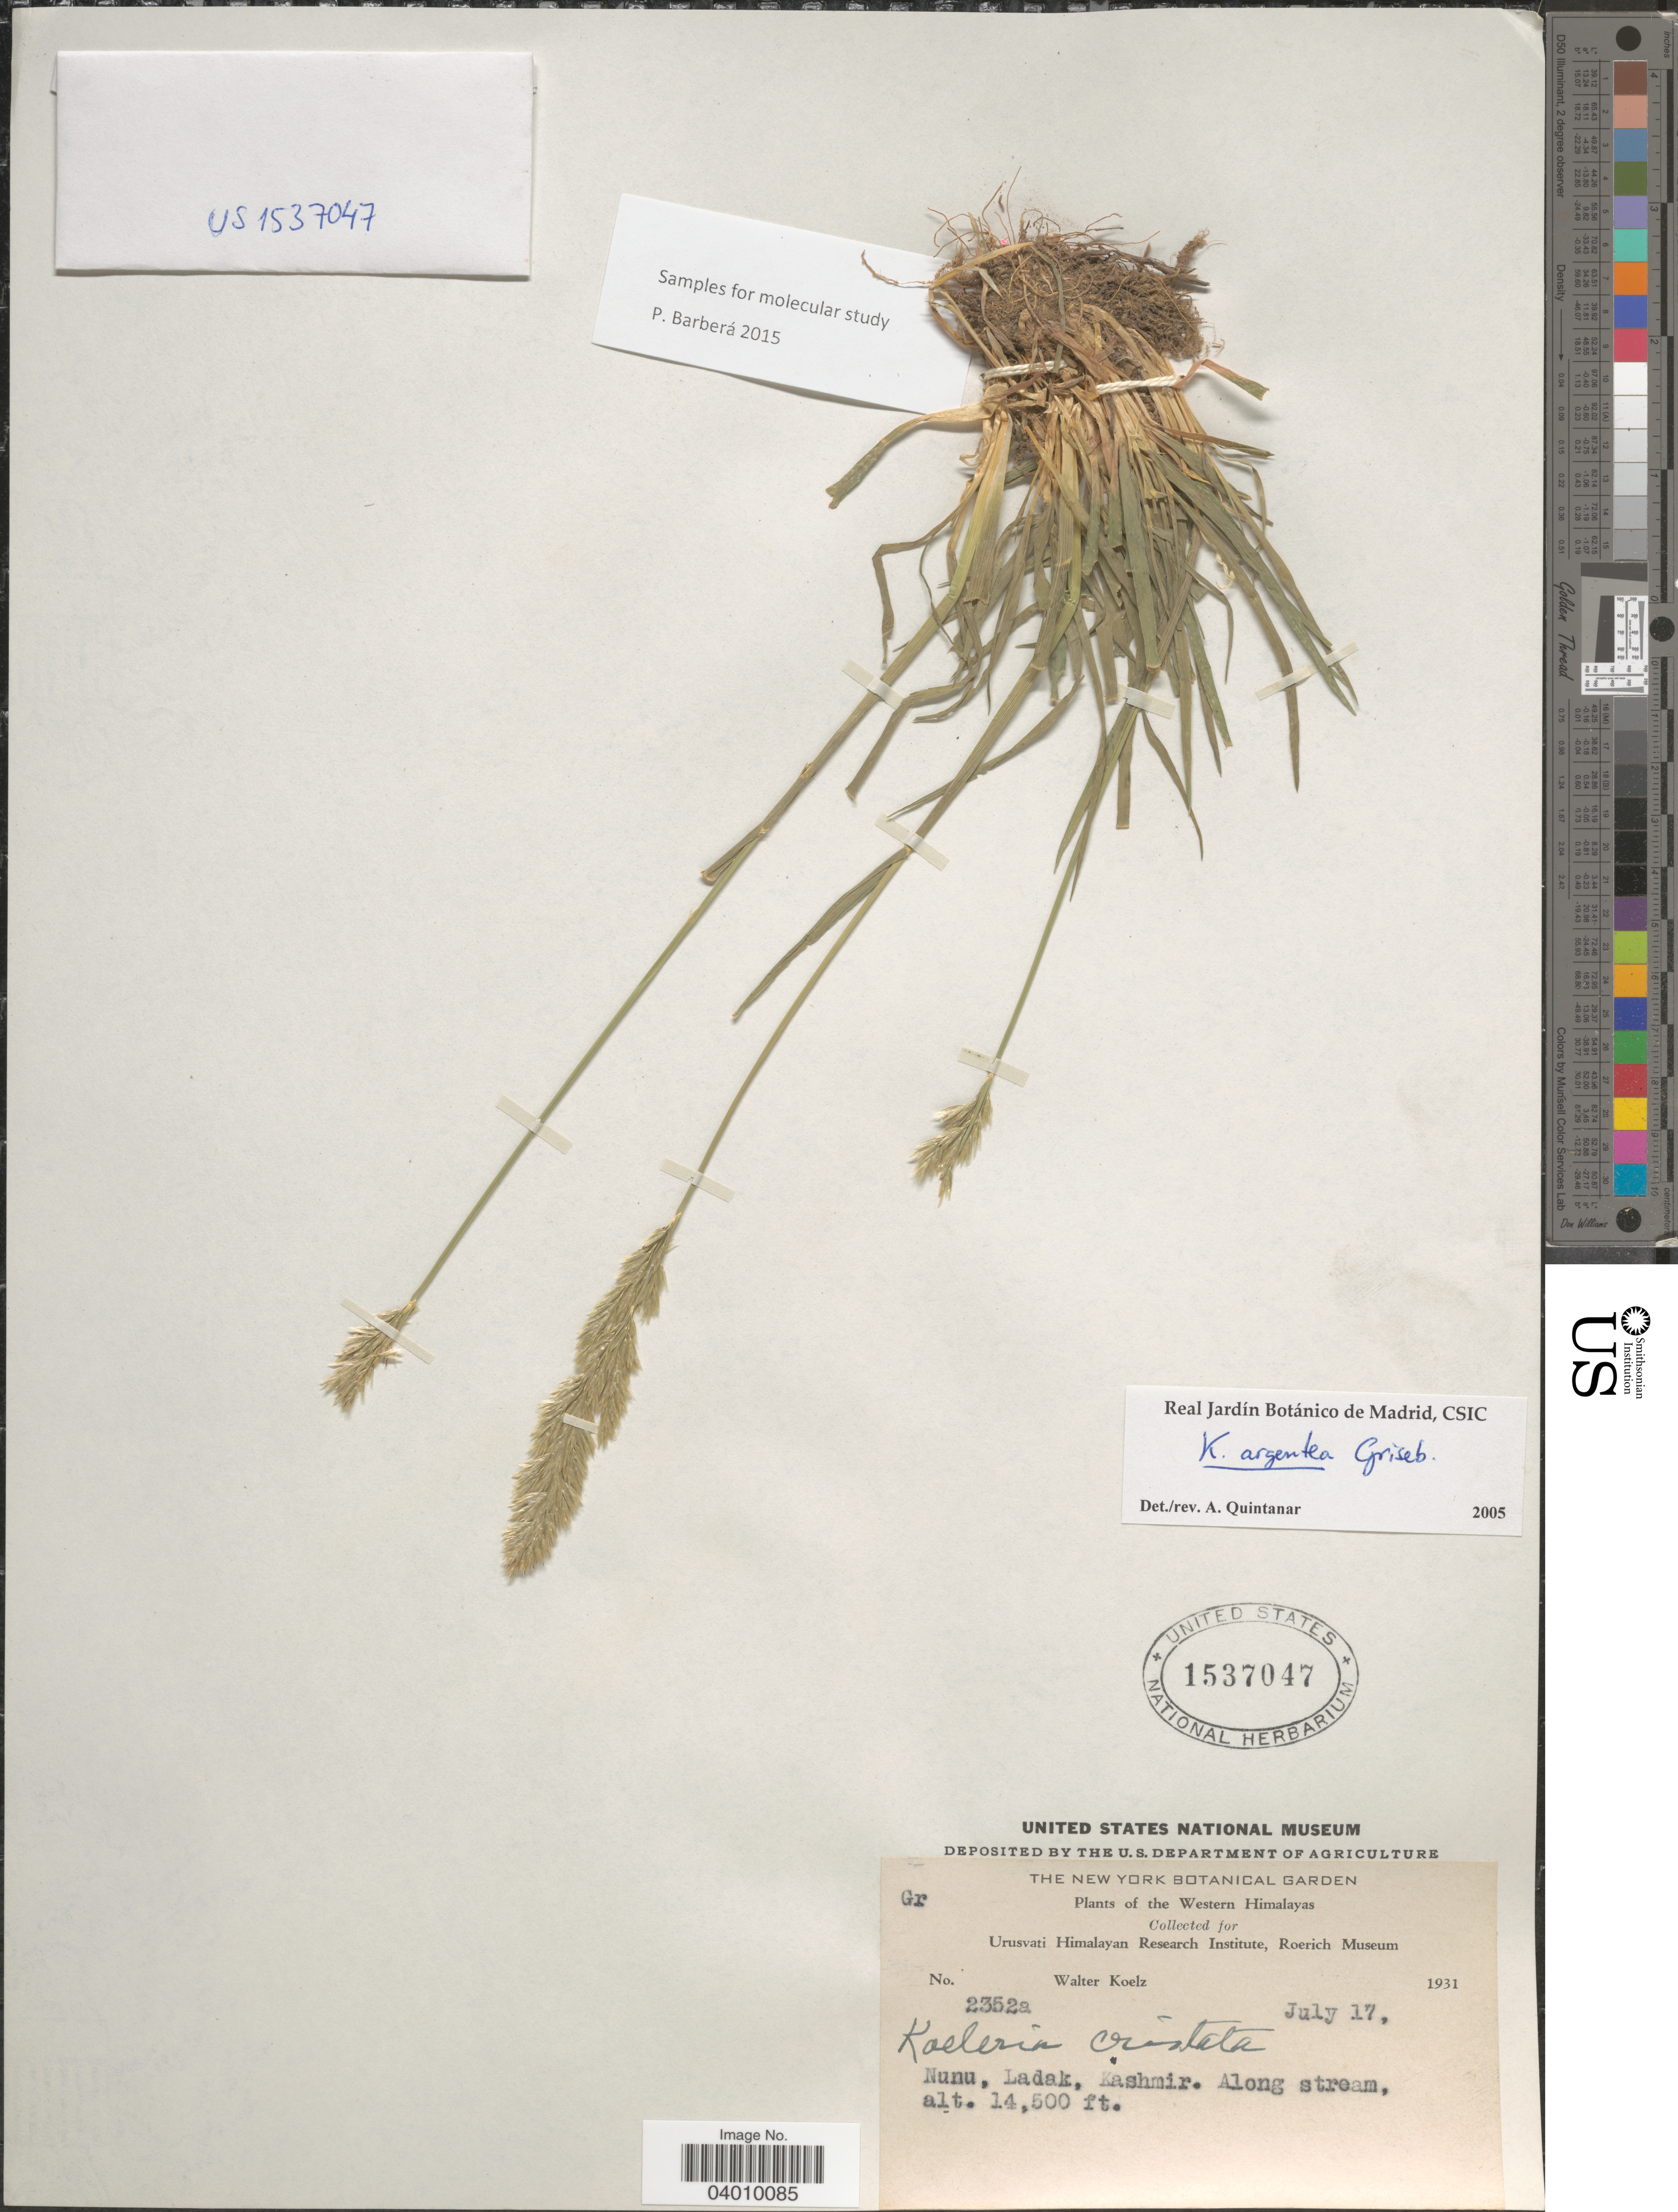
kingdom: Plantae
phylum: Tracheophyta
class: Liliopsida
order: Poales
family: Poaceae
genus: Koeleria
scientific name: Koeleria argentea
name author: Griseb.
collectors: W. N. Koelz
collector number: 2352a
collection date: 1931-07-17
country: India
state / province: Ladakh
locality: Western Himalayas. Nunu, Ladak, Kashmir. Along stream.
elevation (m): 4420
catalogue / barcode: US 1537047